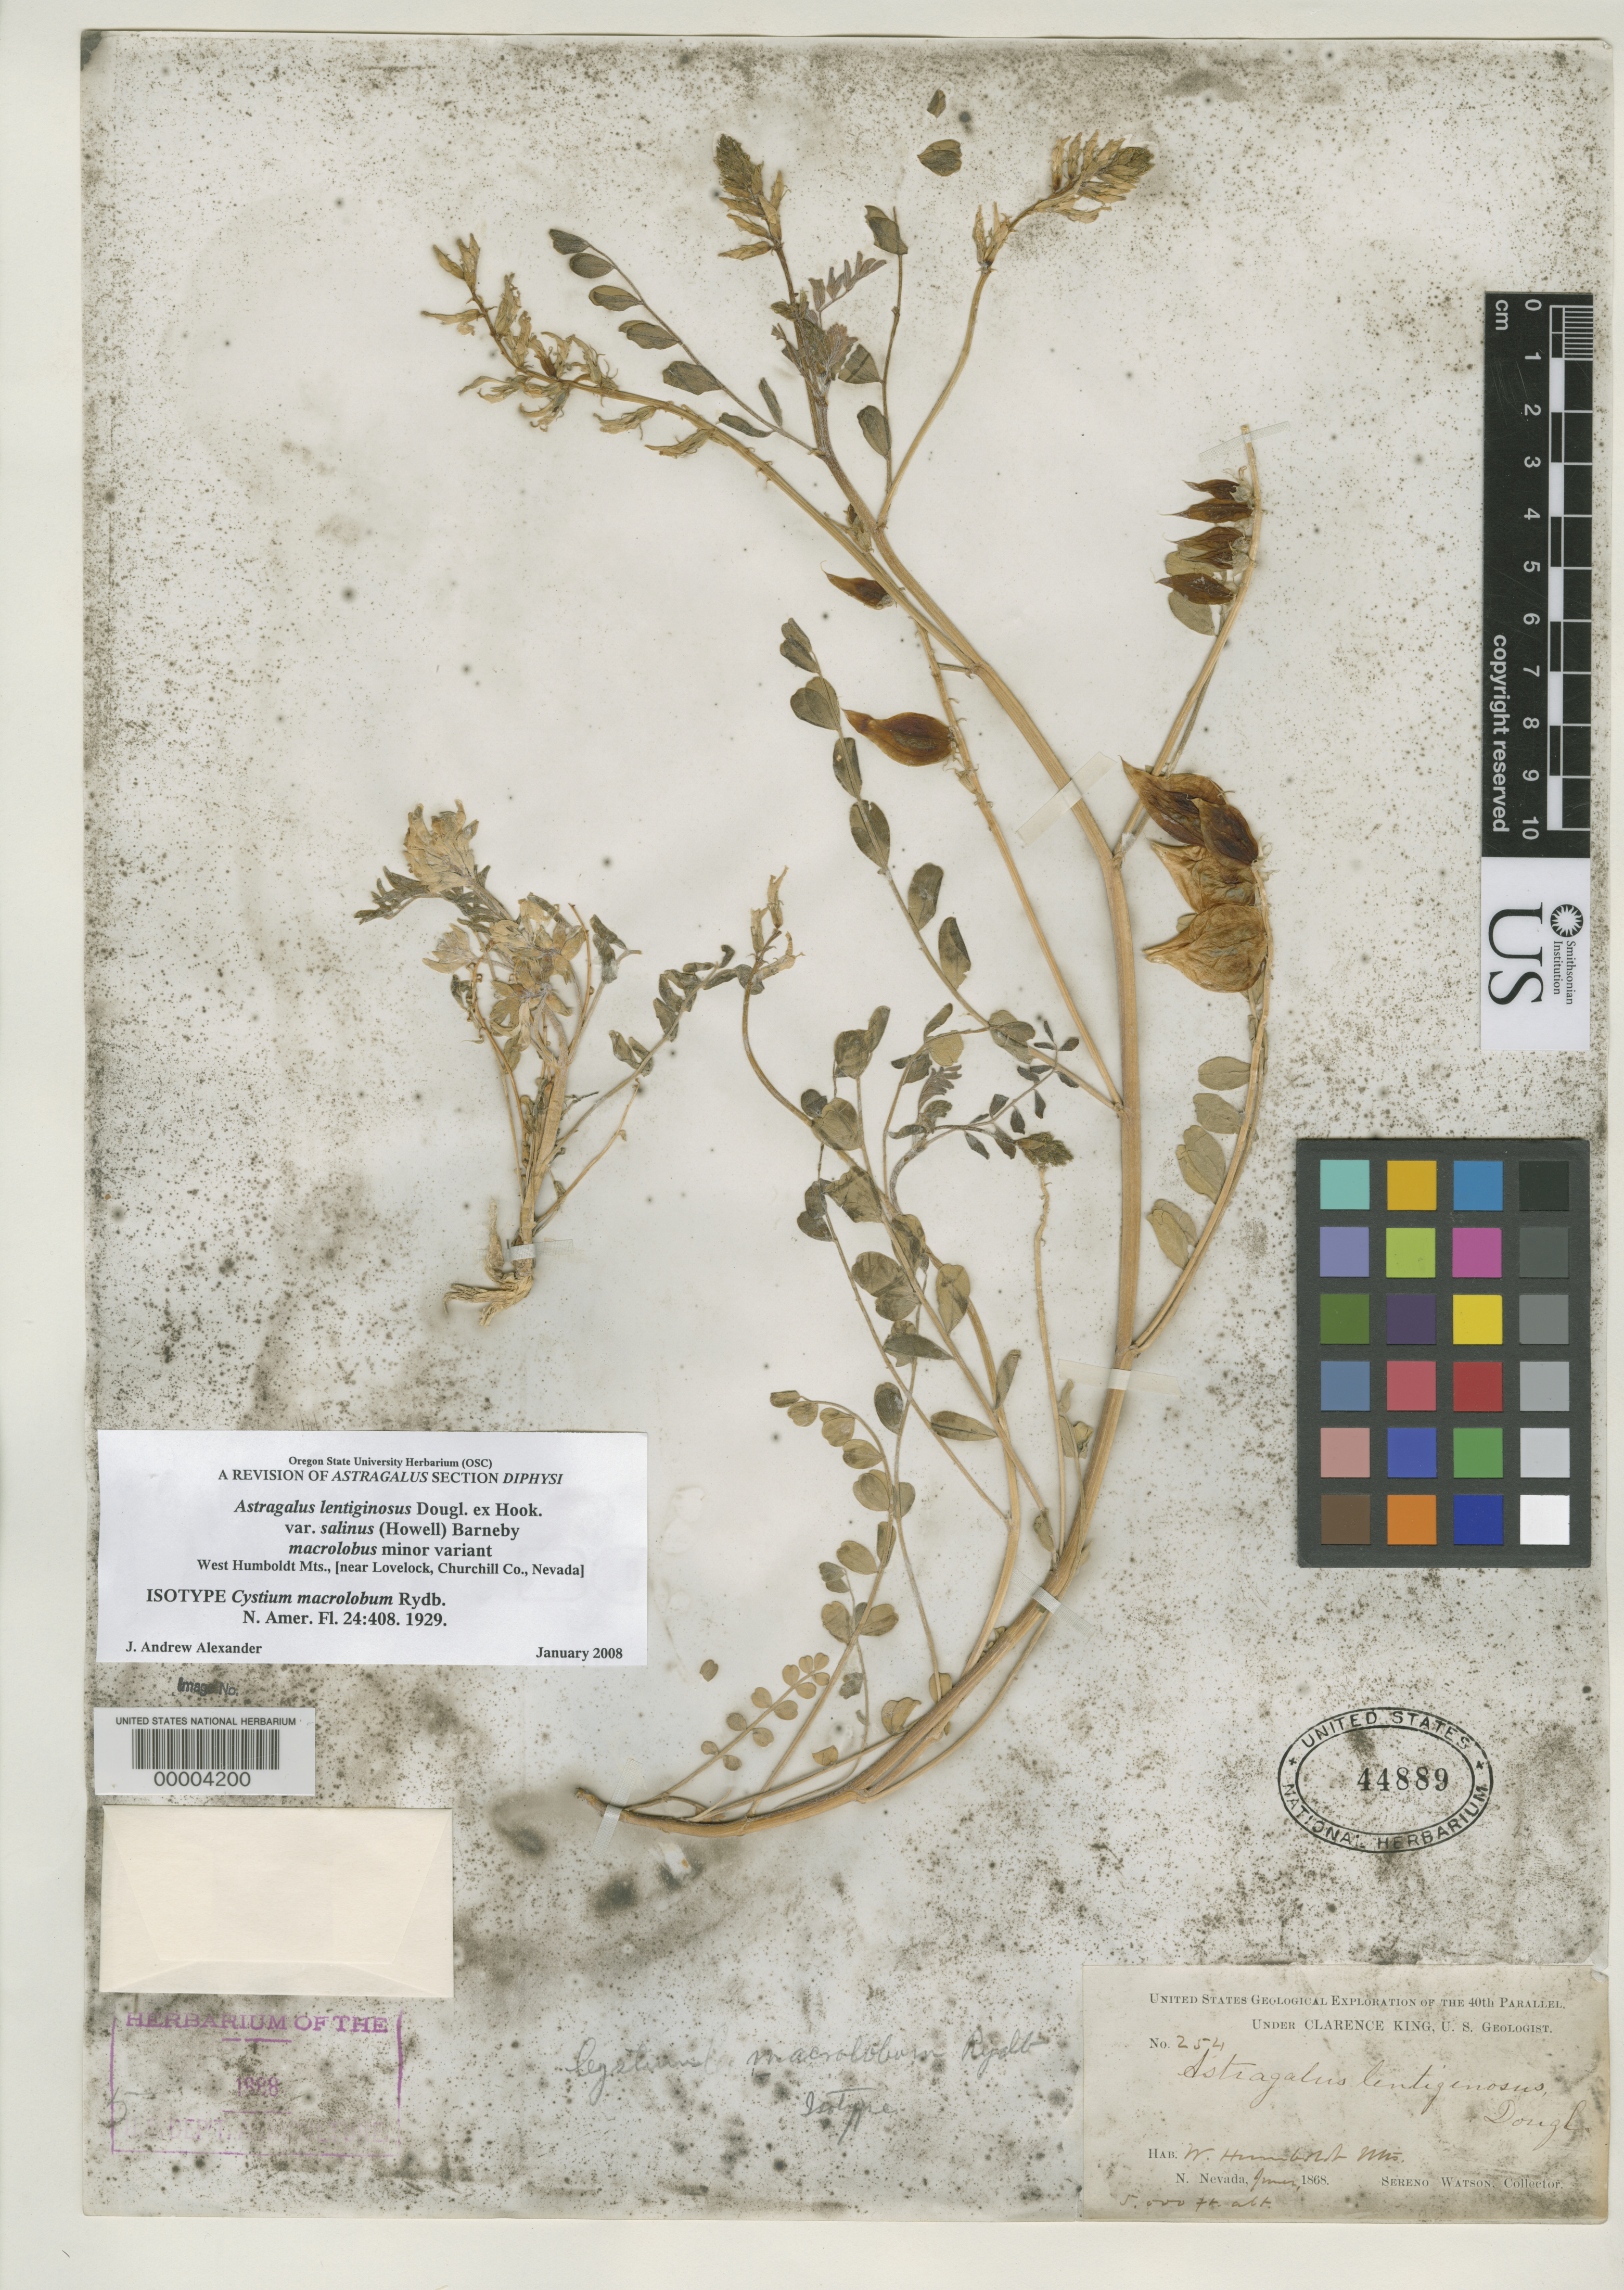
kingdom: Plantae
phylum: Tracheophyta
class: Magnoliopsida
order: Fabales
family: Fabaceae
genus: Cystium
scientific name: Cystium macrolobum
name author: Rydb.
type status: Isotype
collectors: S. Watson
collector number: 254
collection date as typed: Jun 1868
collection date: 1868-06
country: United States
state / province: Nevada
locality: West Humboldt Mountains.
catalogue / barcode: US 44889